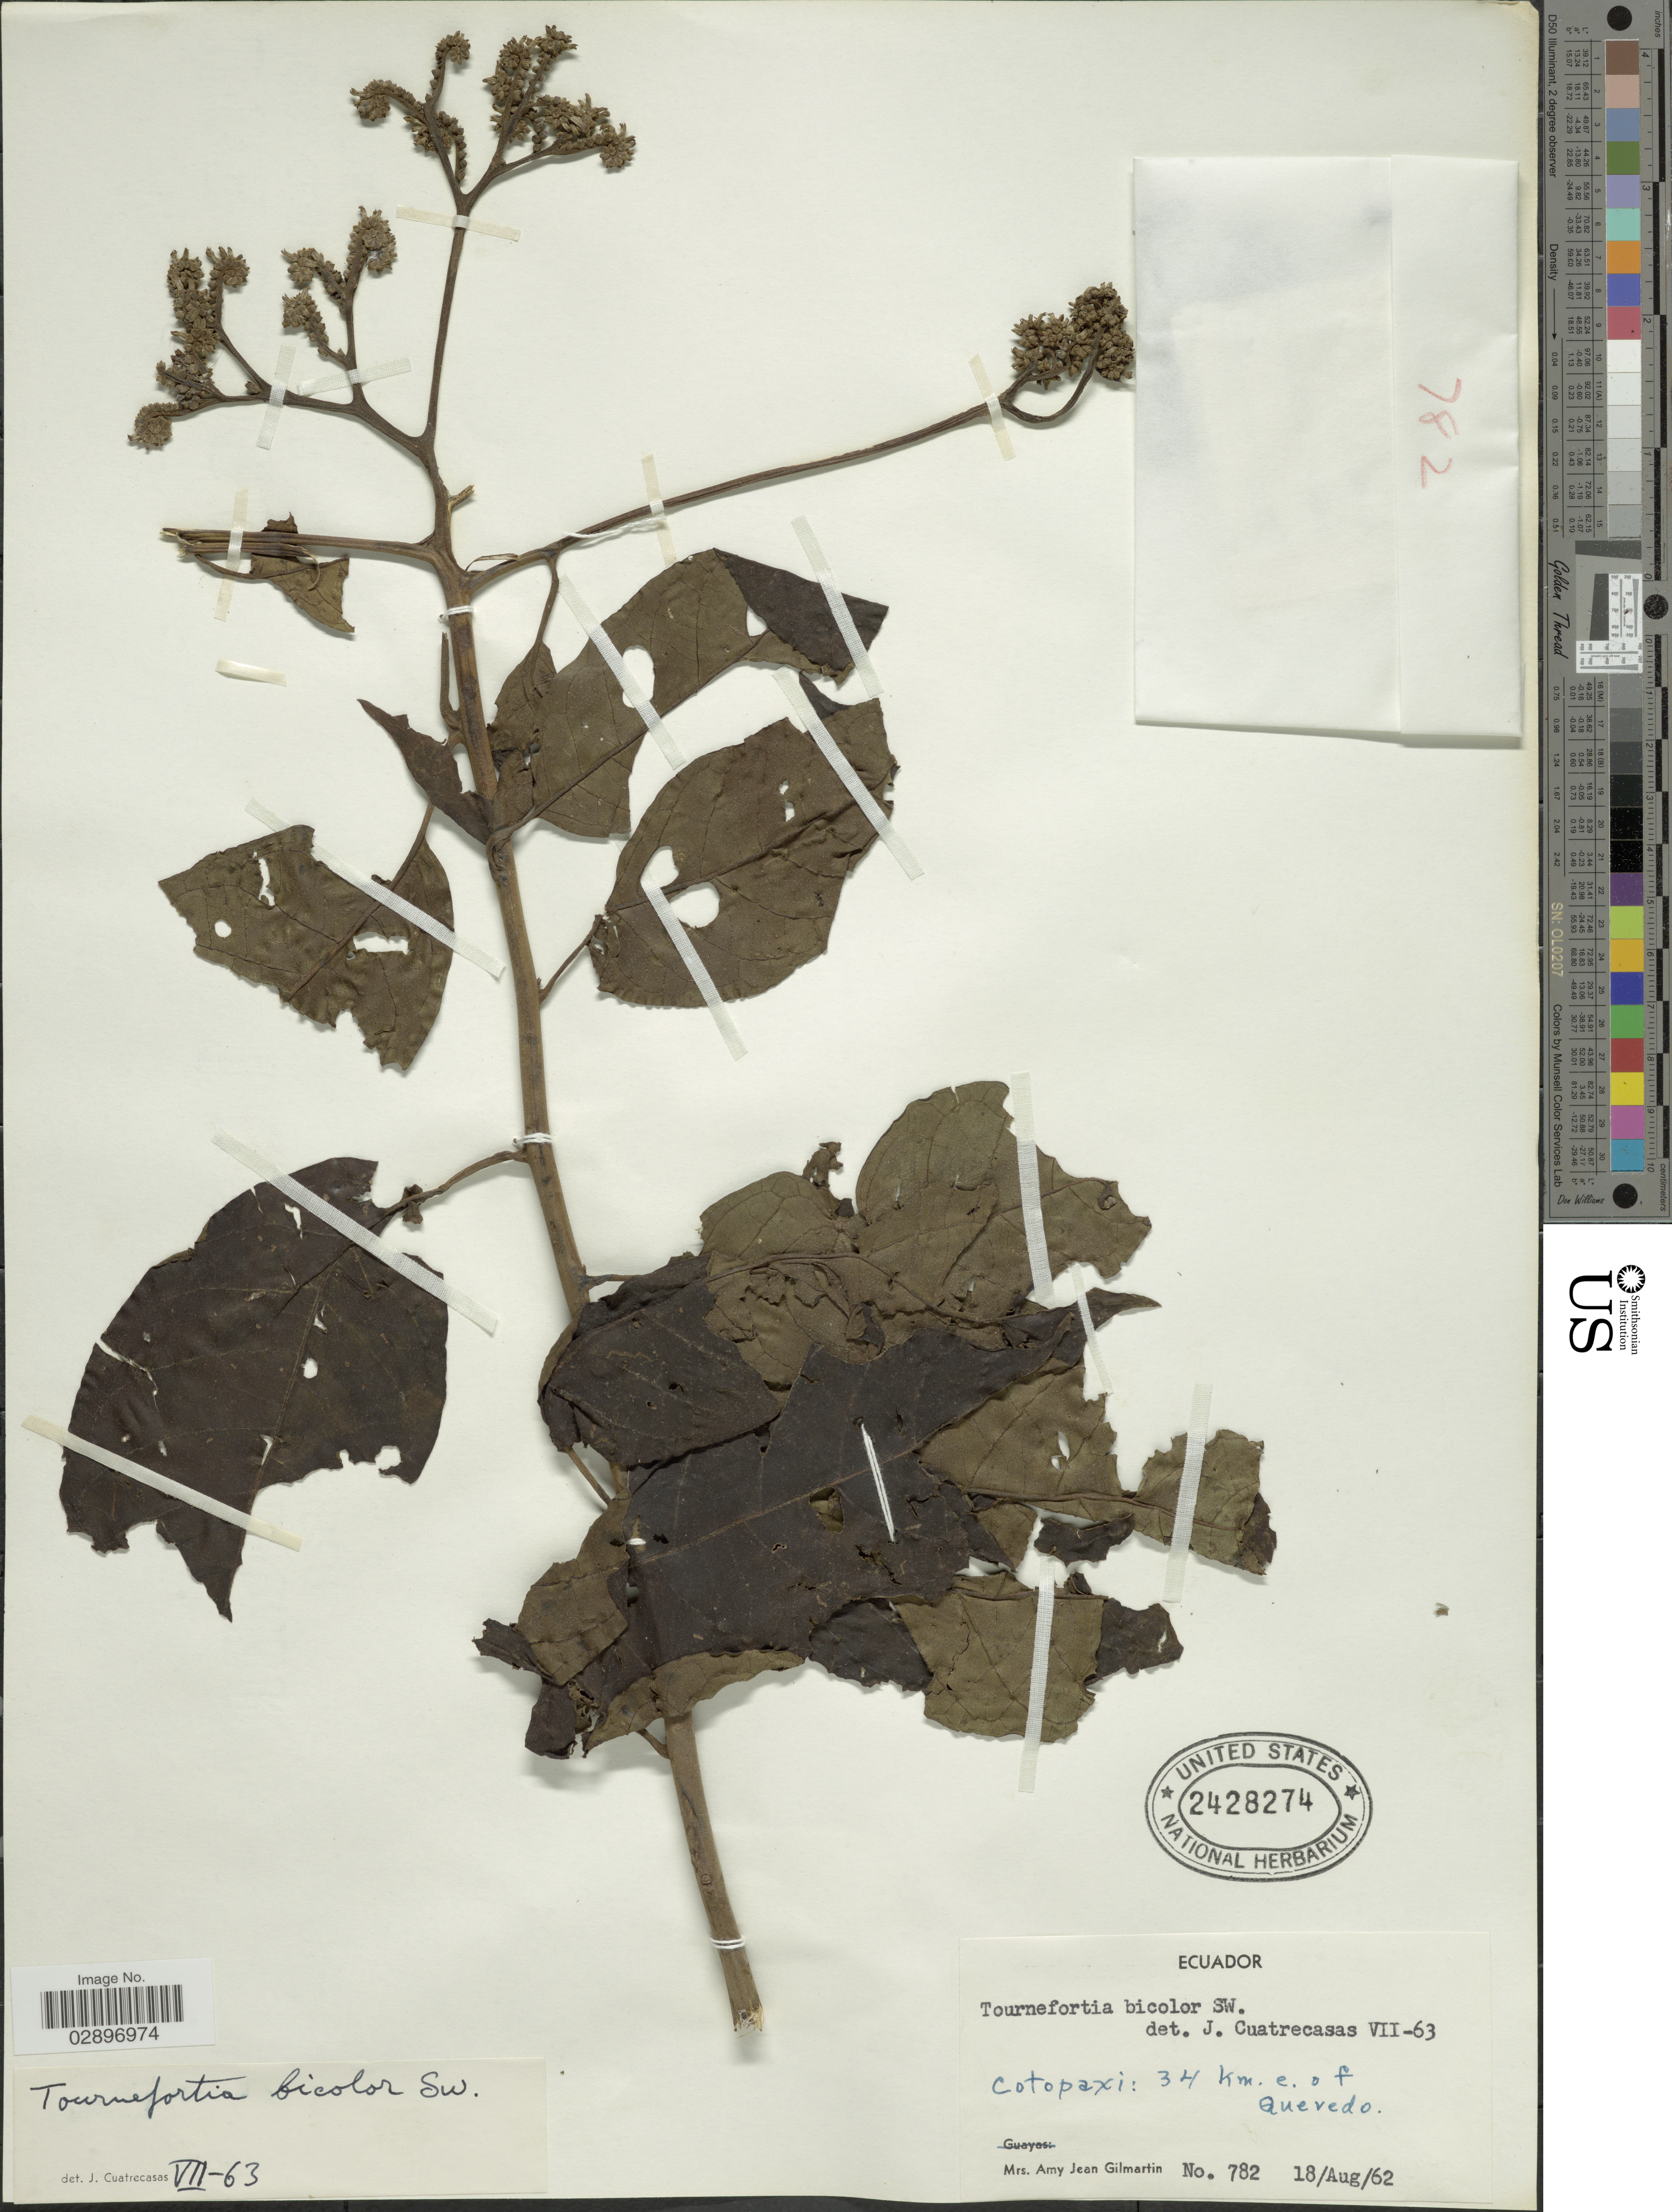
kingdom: Plantae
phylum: Tracheophyta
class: Magnoliopsida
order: Boraginales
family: Heliotropiaceae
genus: Tournefortia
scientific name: Tournefortia bicolor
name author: Sw.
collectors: A. J. Gilmartin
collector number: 782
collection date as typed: Transcribed d/m/y: 18/8/62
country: Ecuador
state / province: Cotopaxi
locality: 34 km. e. of Quevedo.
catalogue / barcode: US 2428274